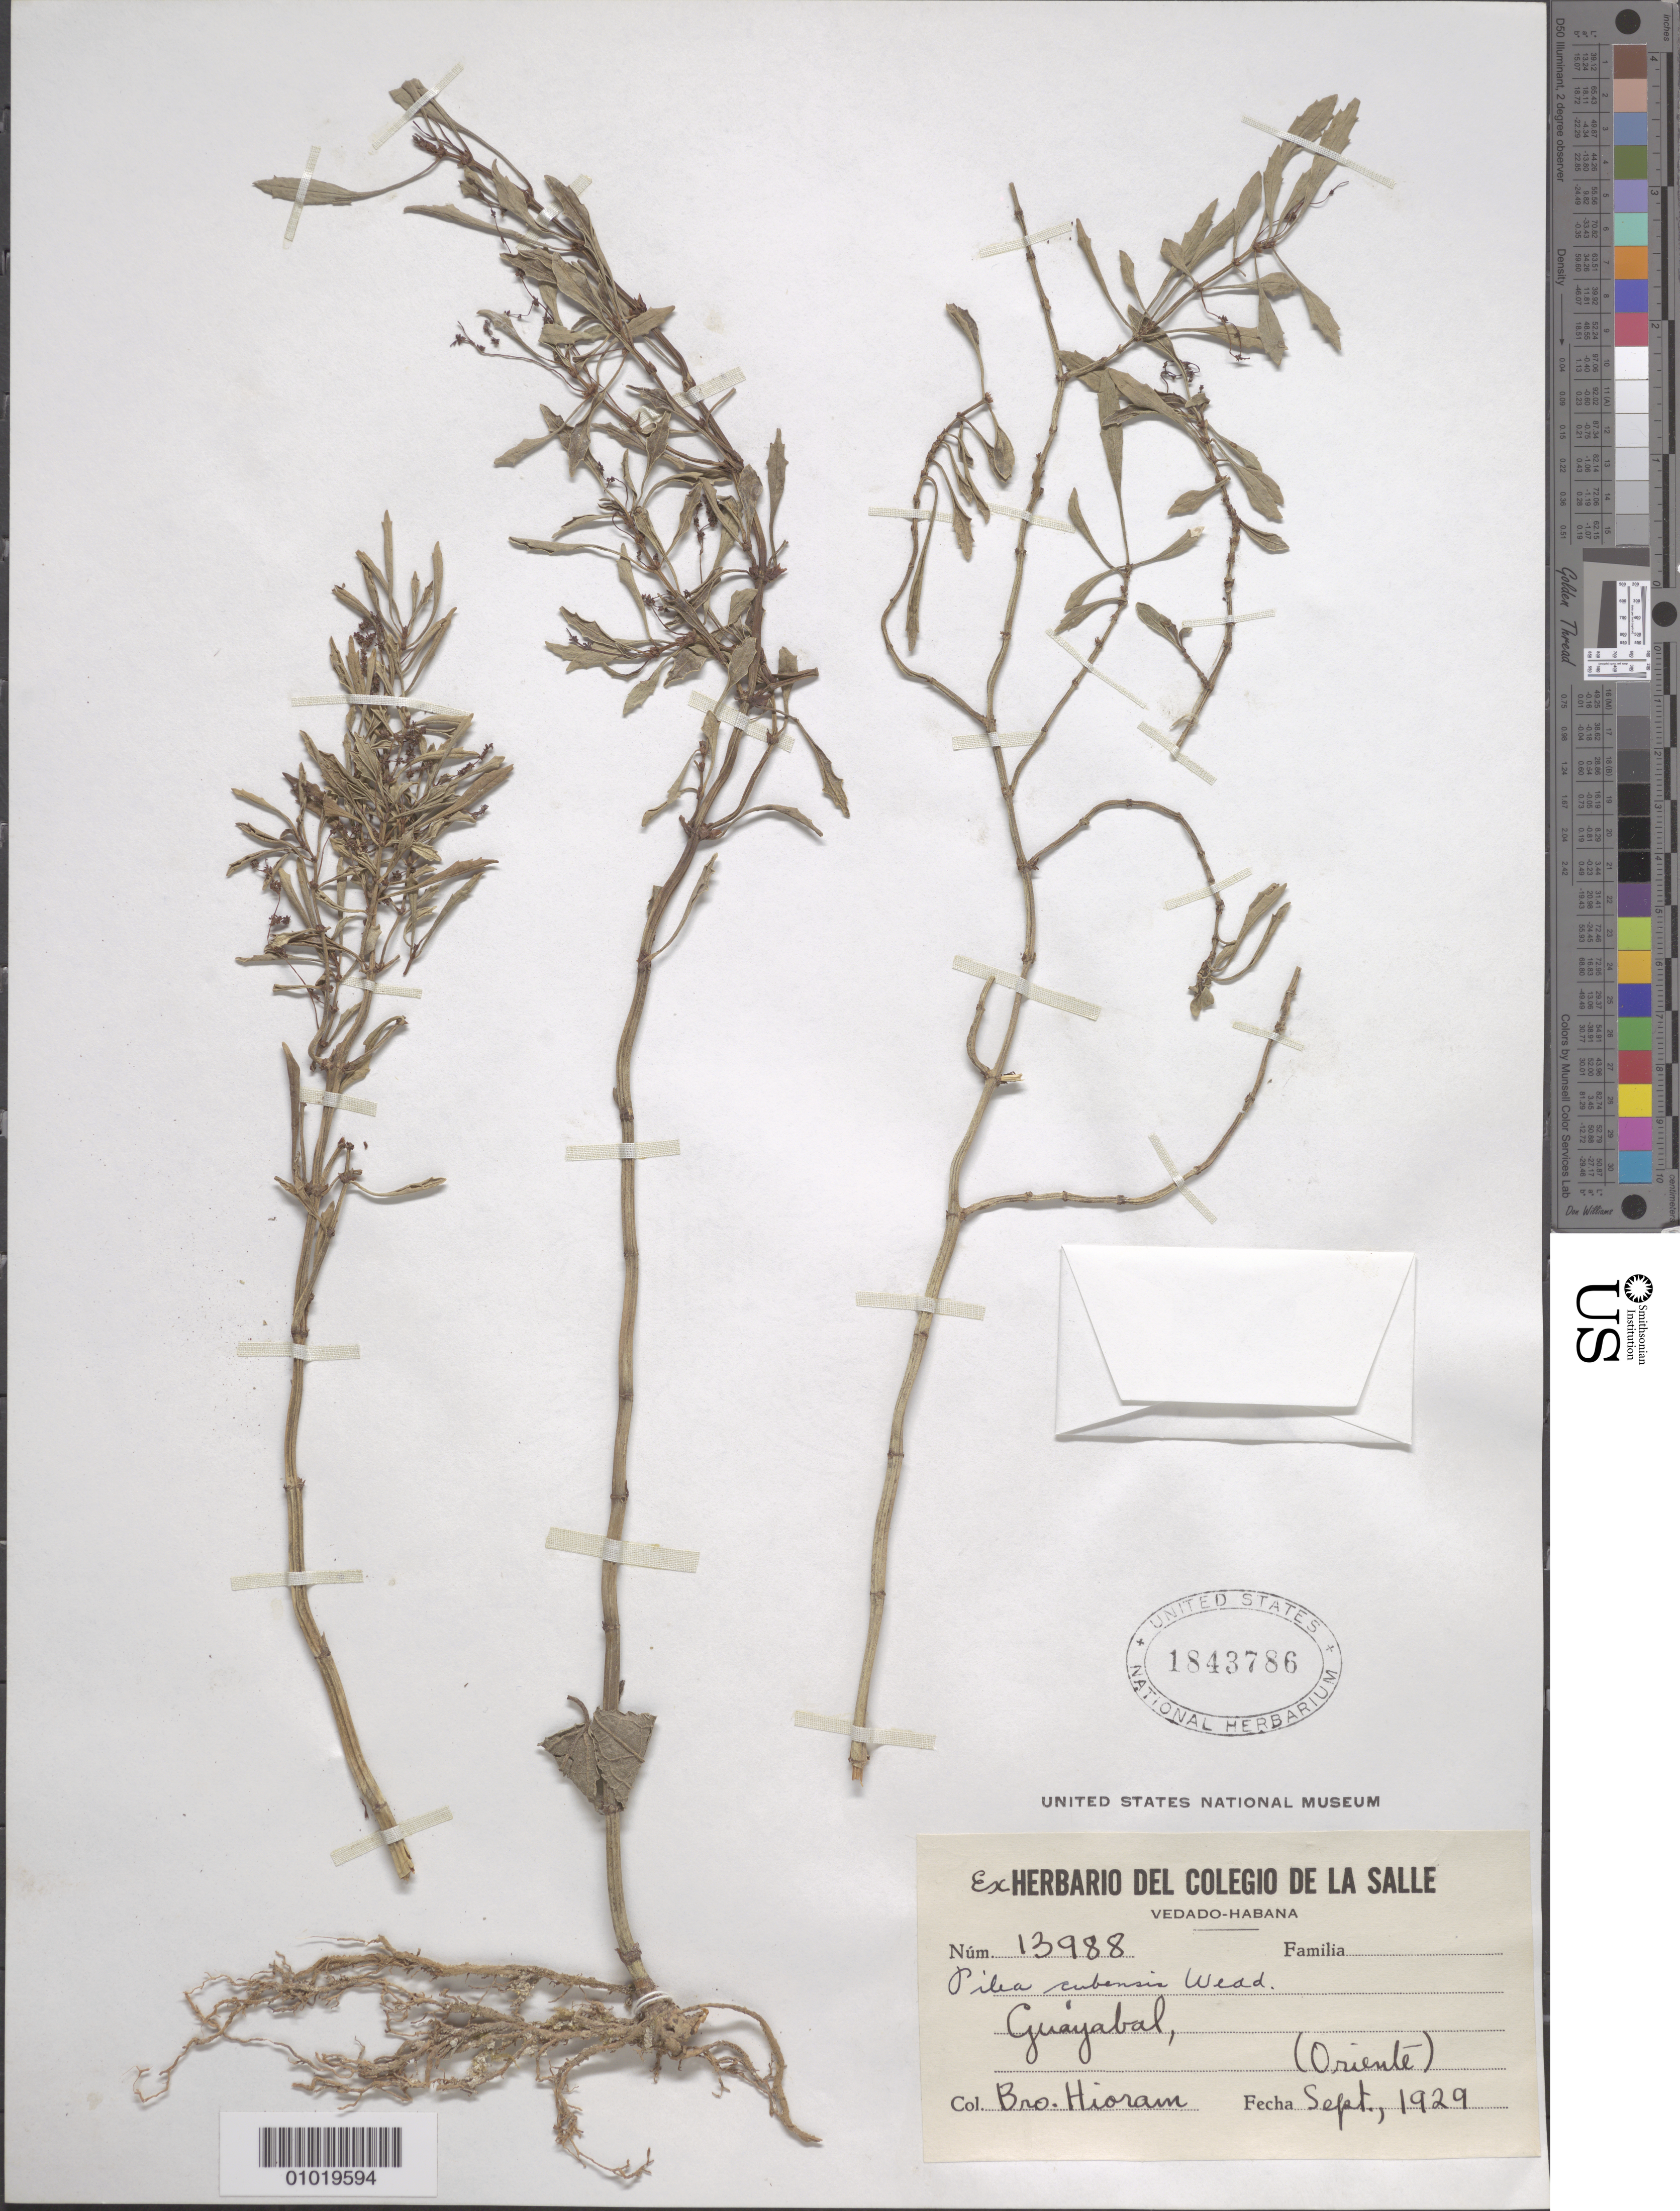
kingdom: Plantae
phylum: Tracheophyta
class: Magnoliopsida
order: Rosales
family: Urticaceae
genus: Pilea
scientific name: Pilea cubensis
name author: Wedd.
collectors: Bro. Hioram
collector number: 13988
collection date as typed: Sep 1929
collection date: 1929-09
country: Cuba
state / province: Guantánamo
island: Cuba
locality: Guayabal, Oriente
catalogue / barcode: US 1843786